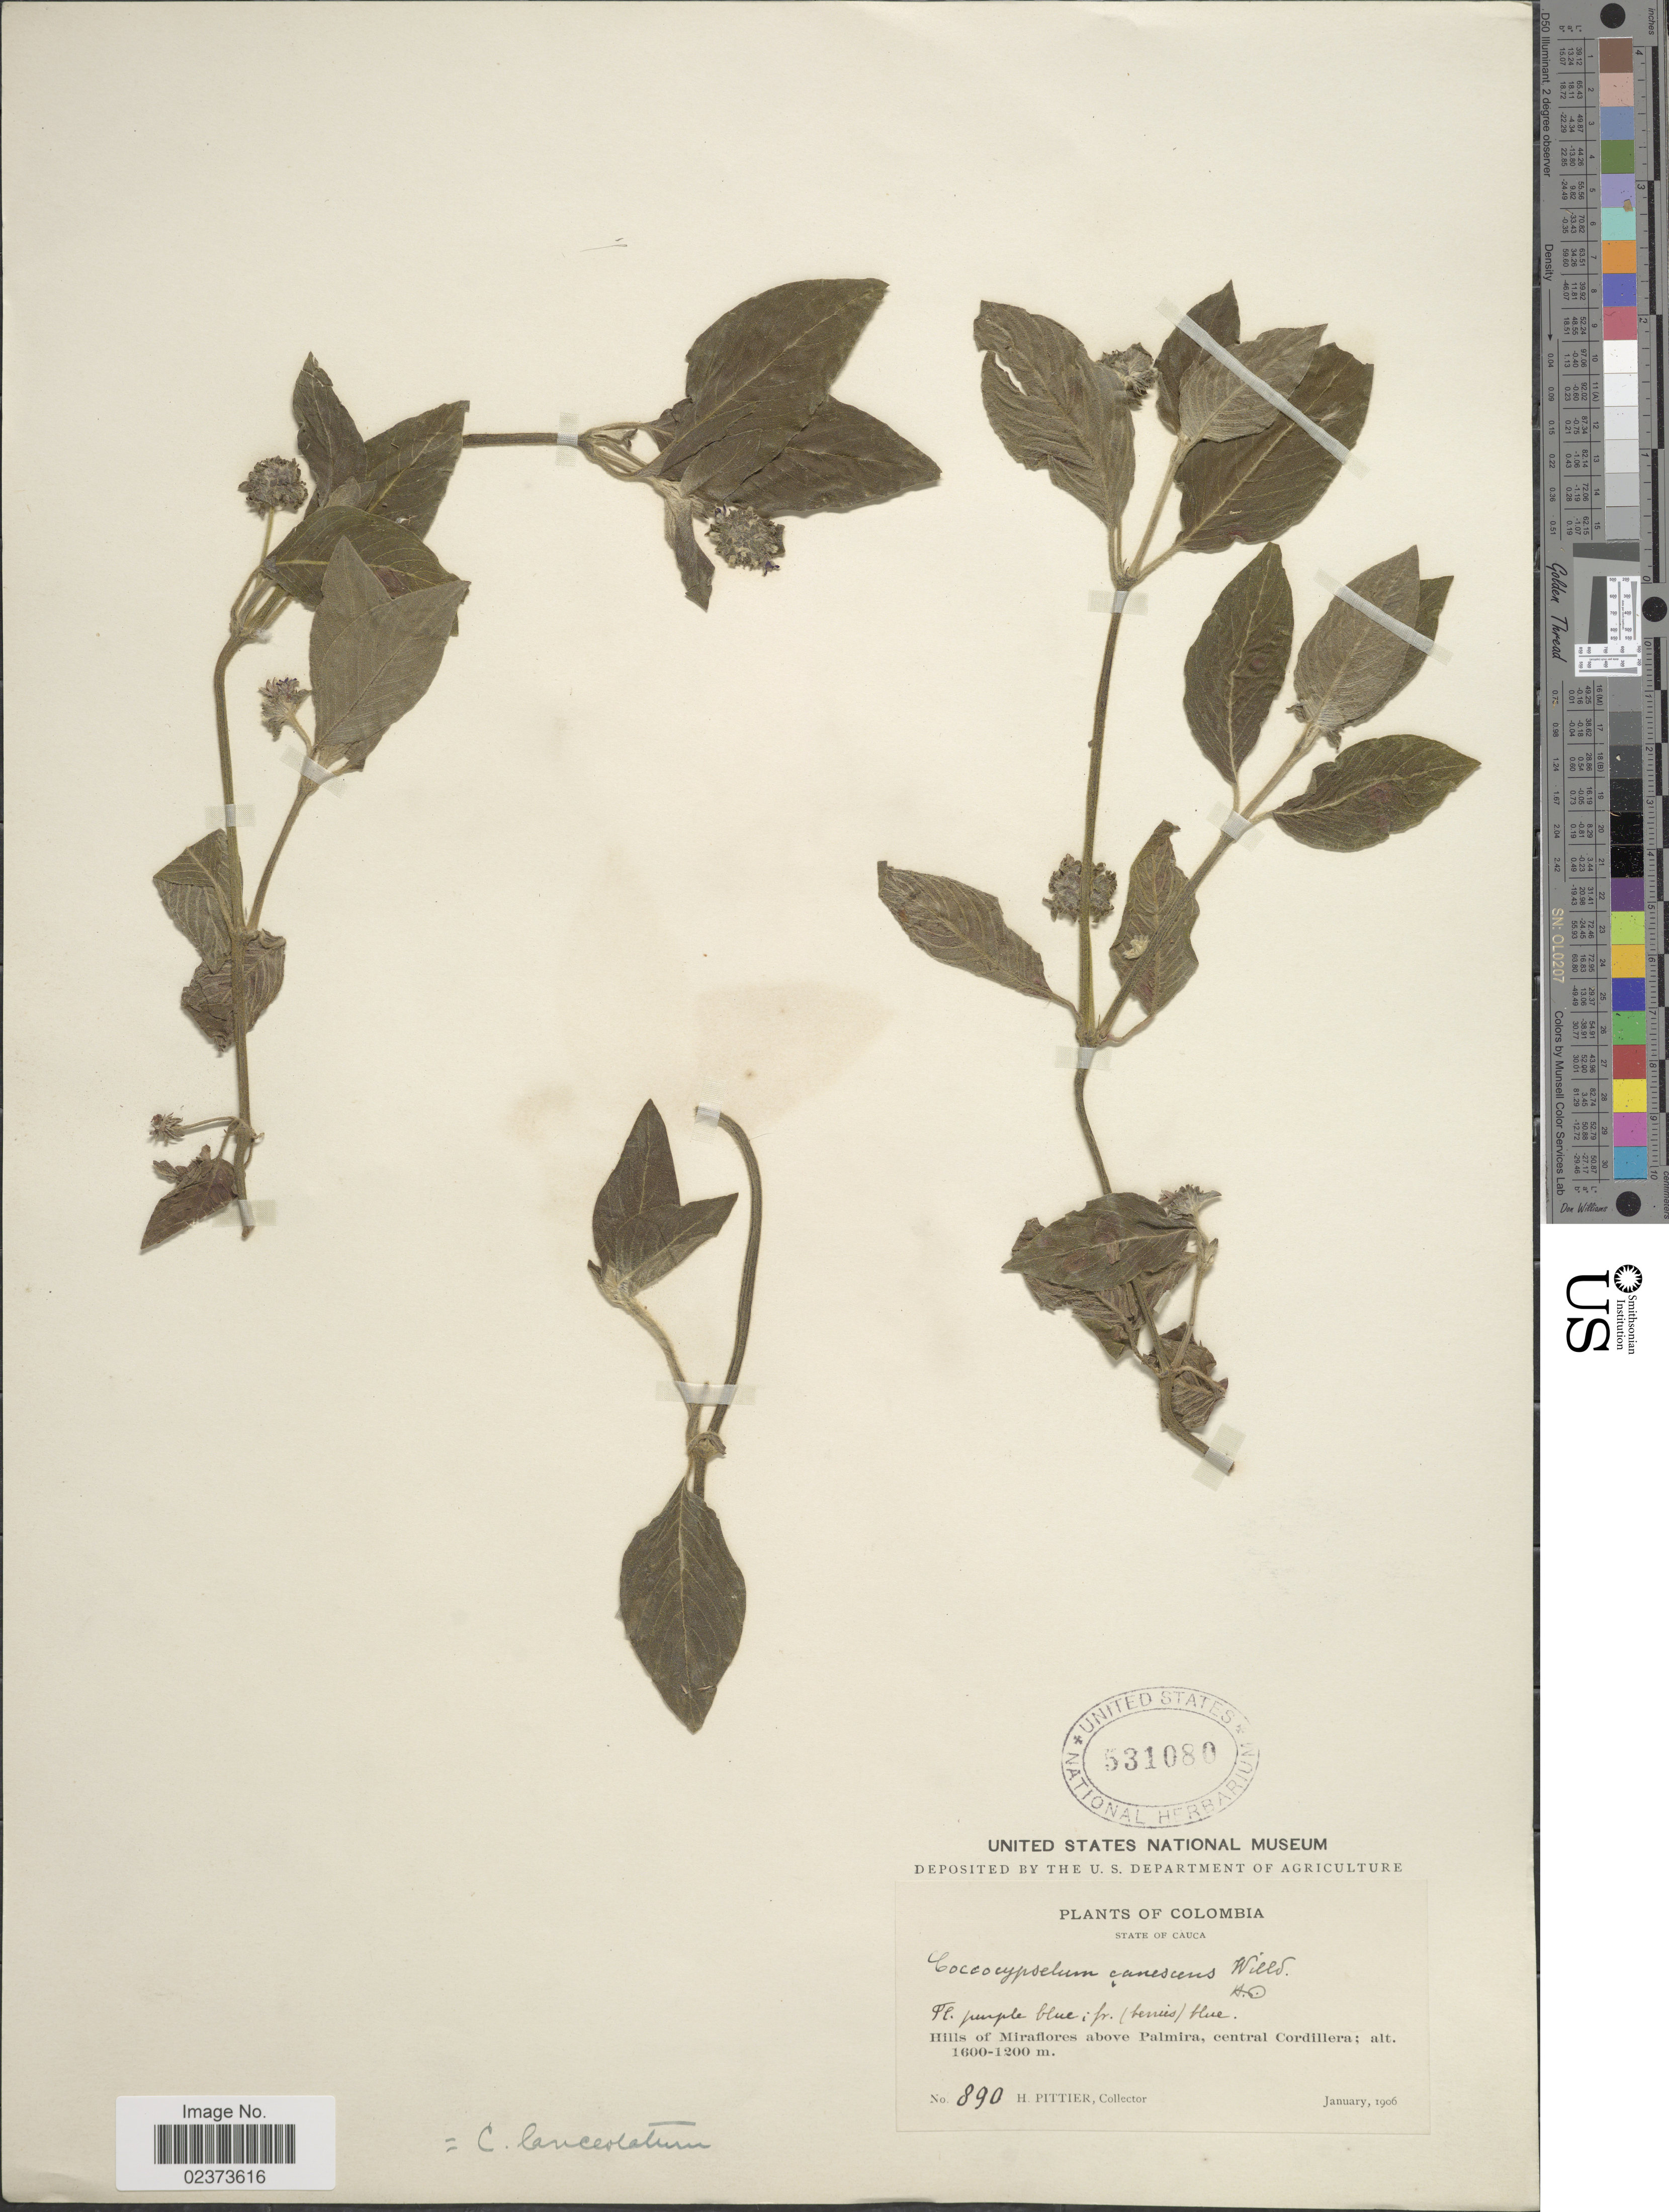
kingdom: Plantae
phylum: Tracheophyta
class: Magnoliopsida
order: Gentianales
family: Rubiaceae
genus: Coccocypselum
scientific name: Coccocypselum lanceolatum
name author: (Ruiz & Pav.) Pers.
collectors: H. F. Pittier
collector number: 890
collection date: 1906-01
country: Colombia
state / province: Cauca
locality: Hills of Miraflores above Palmira, central Cordillera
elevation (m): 1200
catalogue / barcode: US 531080